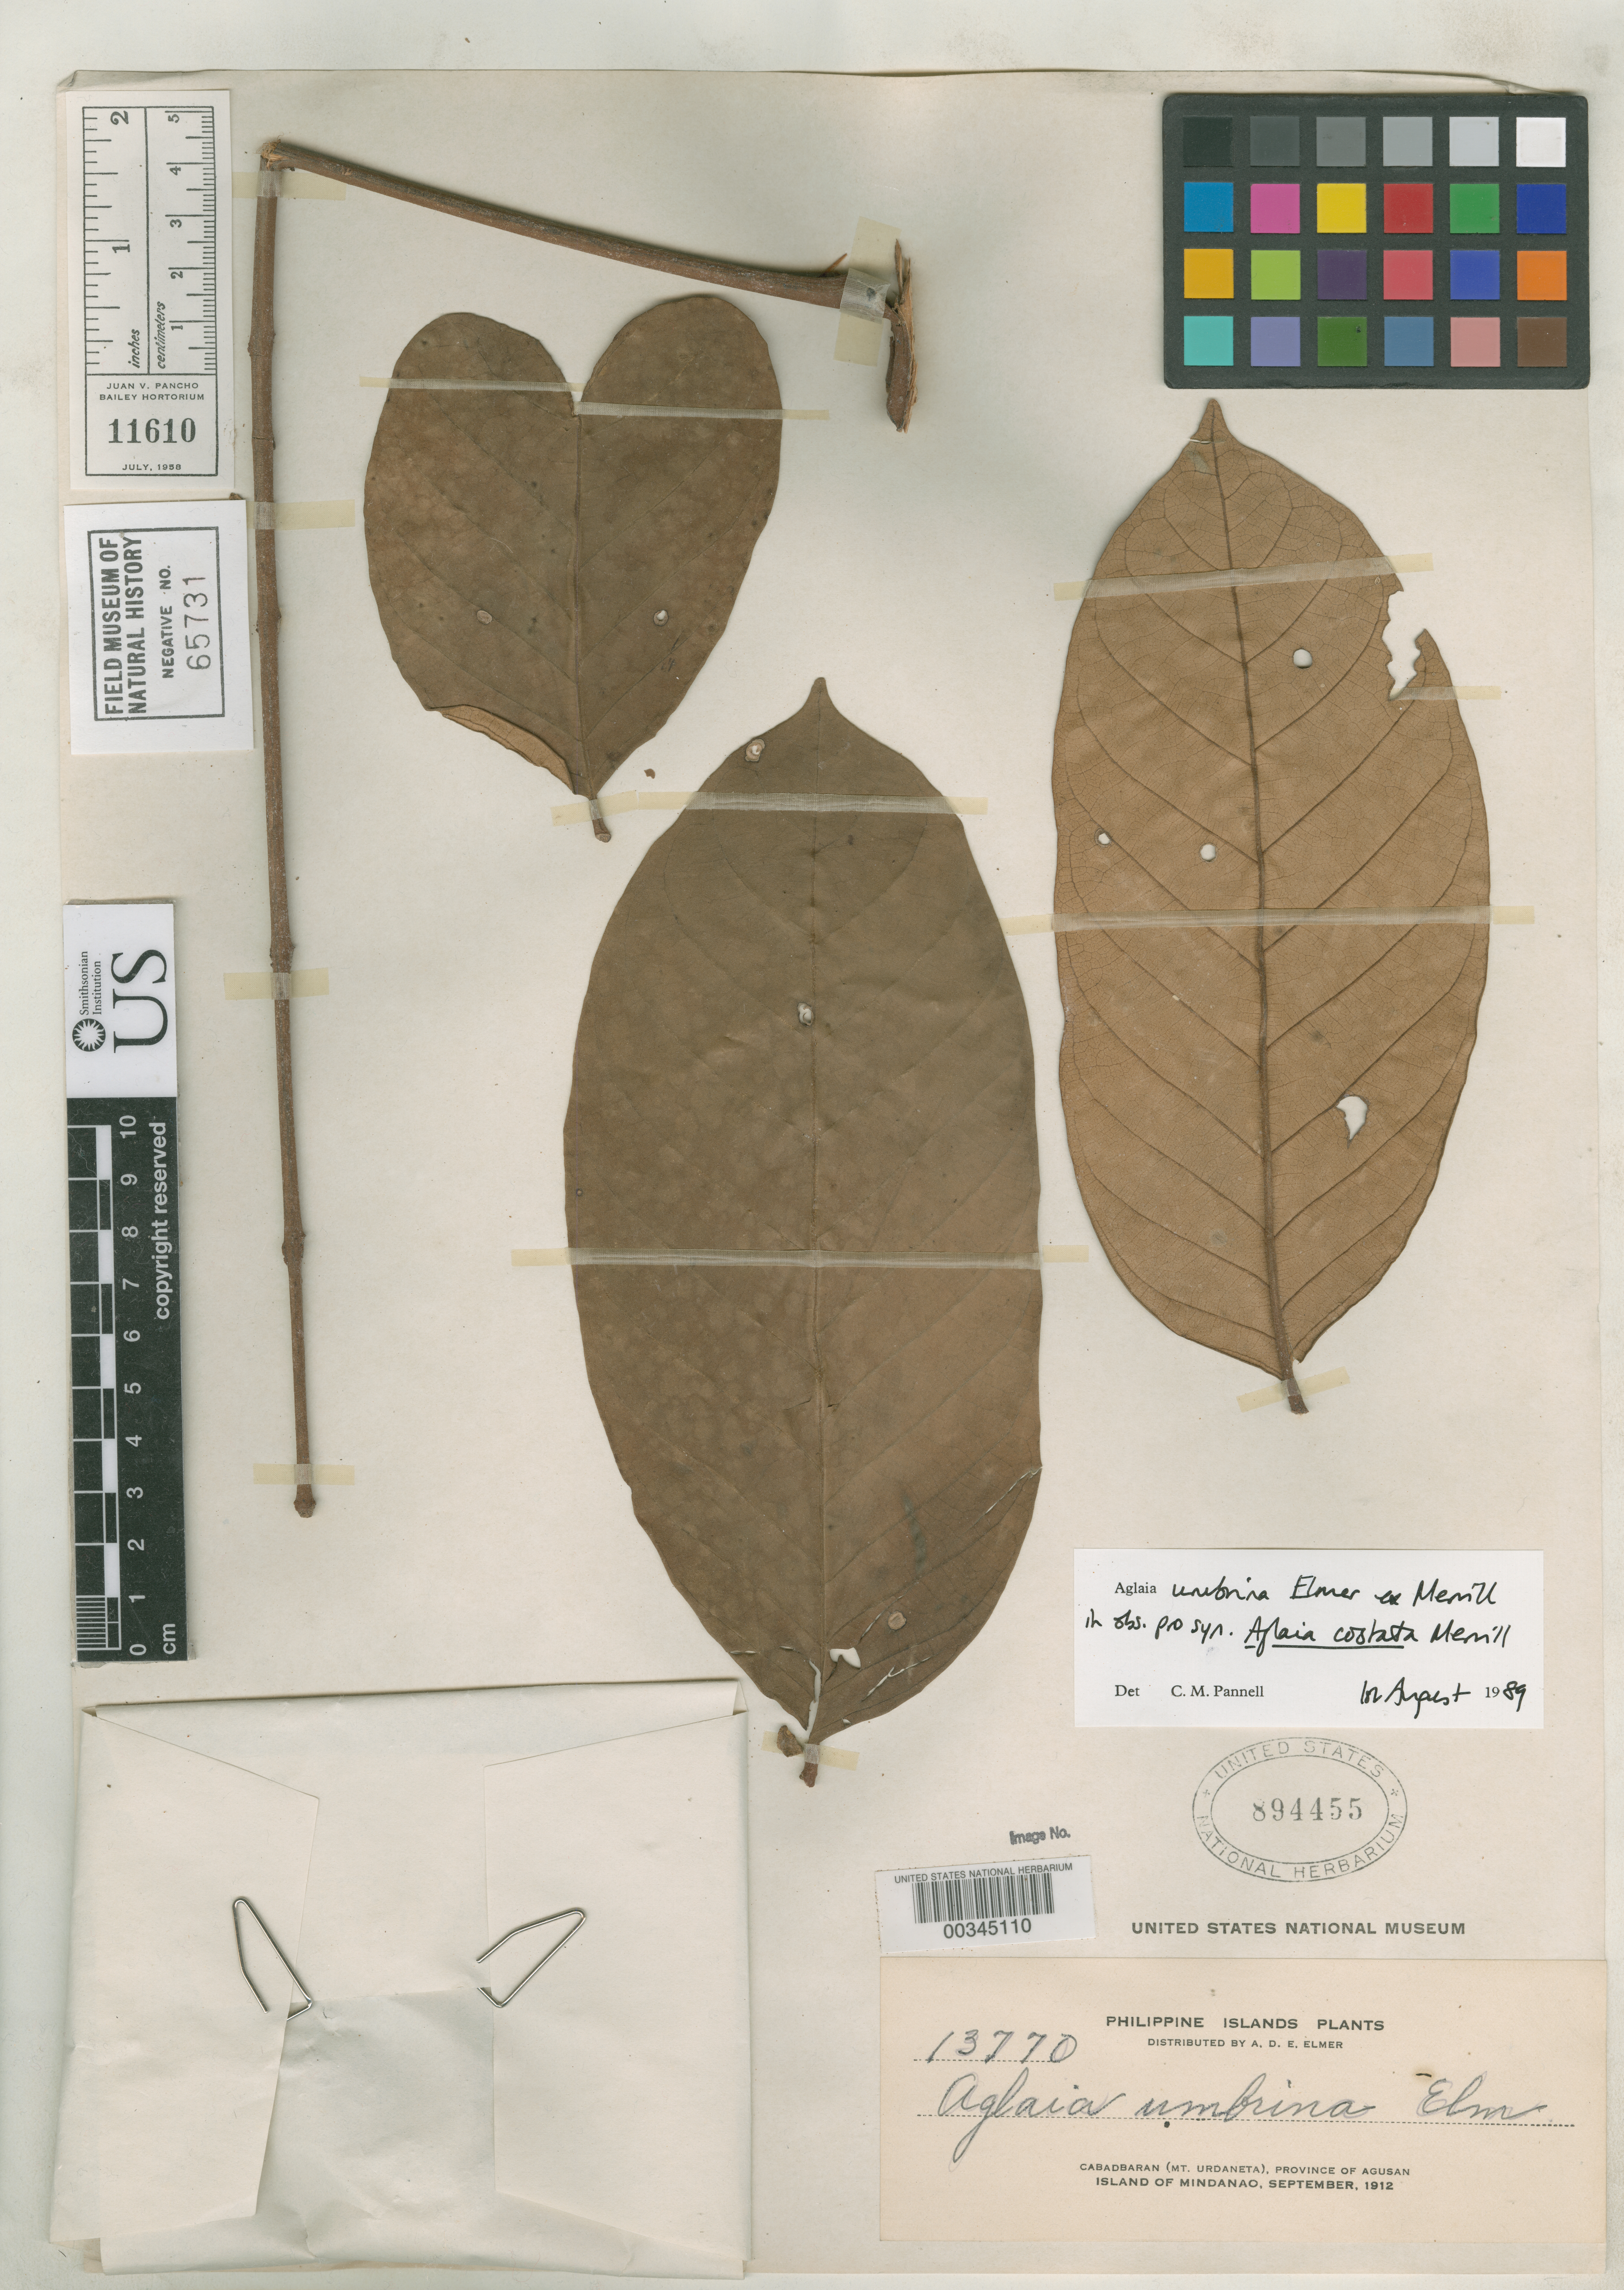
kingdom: Plantae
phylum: Tracheophyta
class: Magnoliopsida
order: Sapindales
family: Meliaceae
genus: Aglaia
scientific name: Aglaia umbrina Elmer, nom. inval.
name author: Elmer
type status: Voucher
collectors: A. D. E. Elmer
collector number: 13770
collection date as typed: Sep 1912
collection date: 1912-09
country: Philippines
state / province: Caraga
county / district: Agusan del Norte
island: Mindanao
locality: Cabadbaran; Dalahion Rivulet.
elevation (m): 91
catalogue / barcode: US 894455